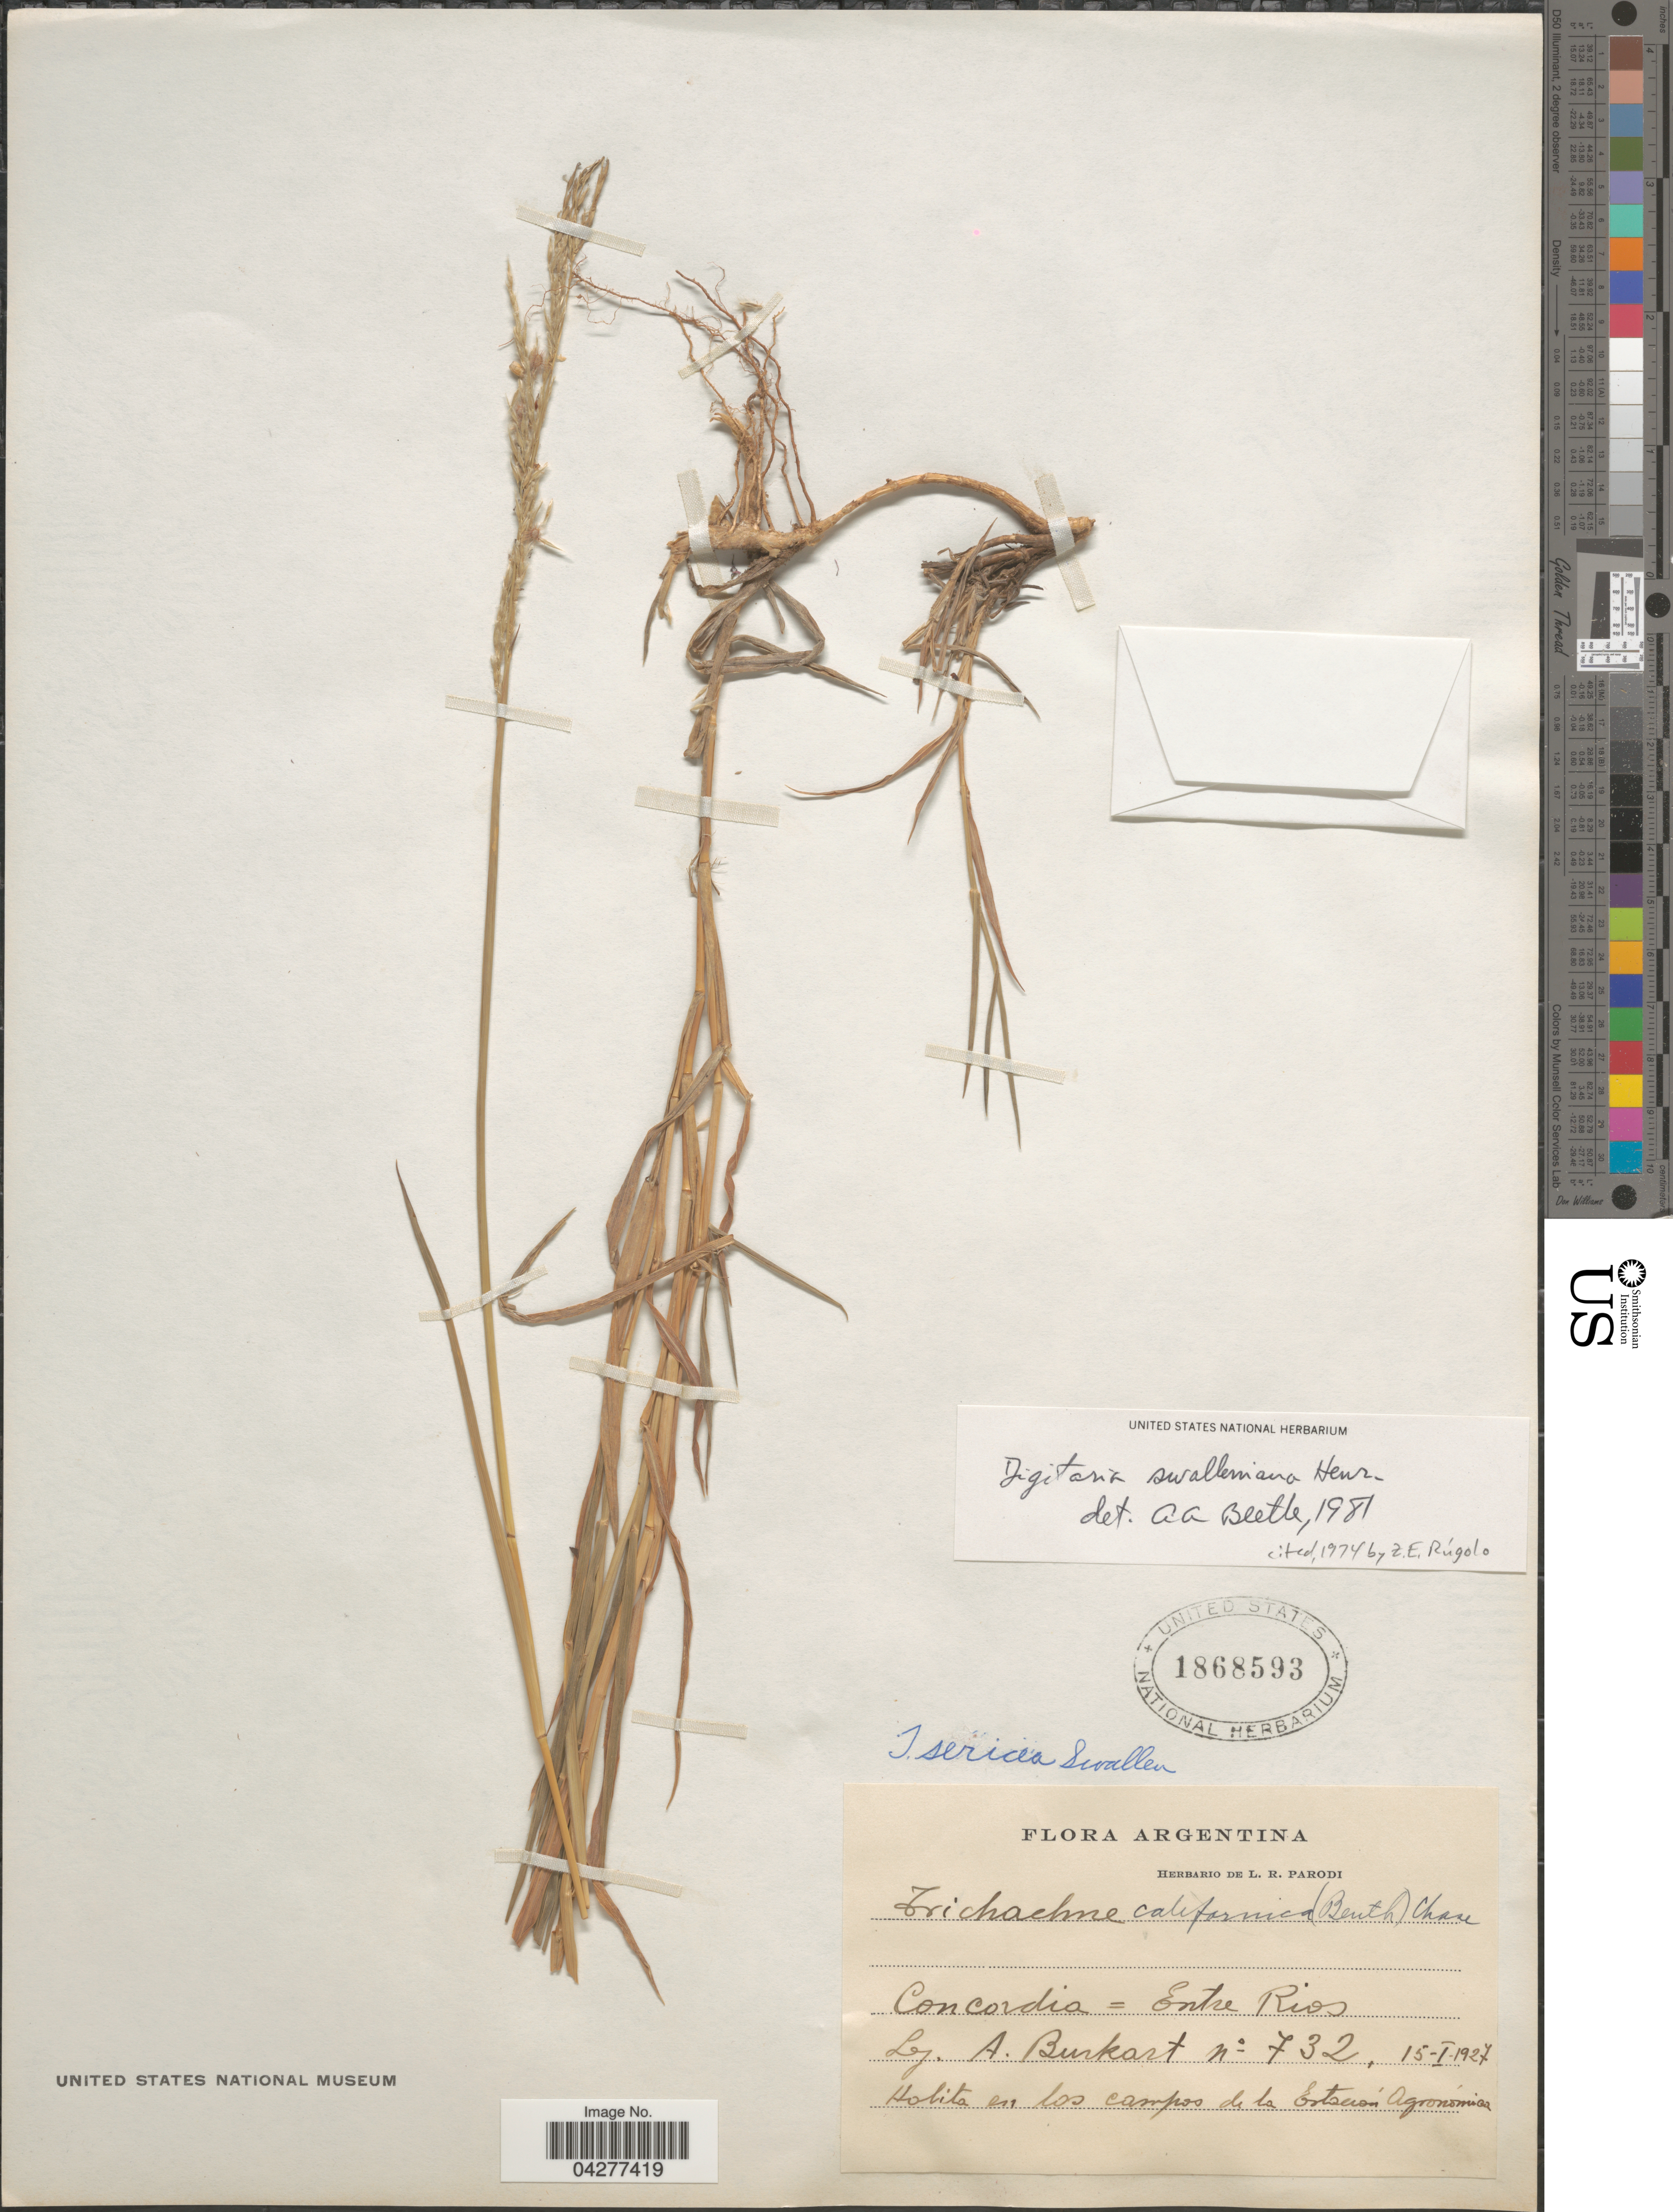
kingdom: Plantae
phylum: Tracheophyta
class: Liliopsida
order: Poales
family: Poaceae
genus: Digitaria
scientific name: Digitaria swalleniana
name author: Henr.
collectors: A. E. Burkart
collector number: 732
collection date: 1927-01-15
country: Argentina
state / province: Entre Rios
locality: Concordia.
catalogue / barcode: US 1868593